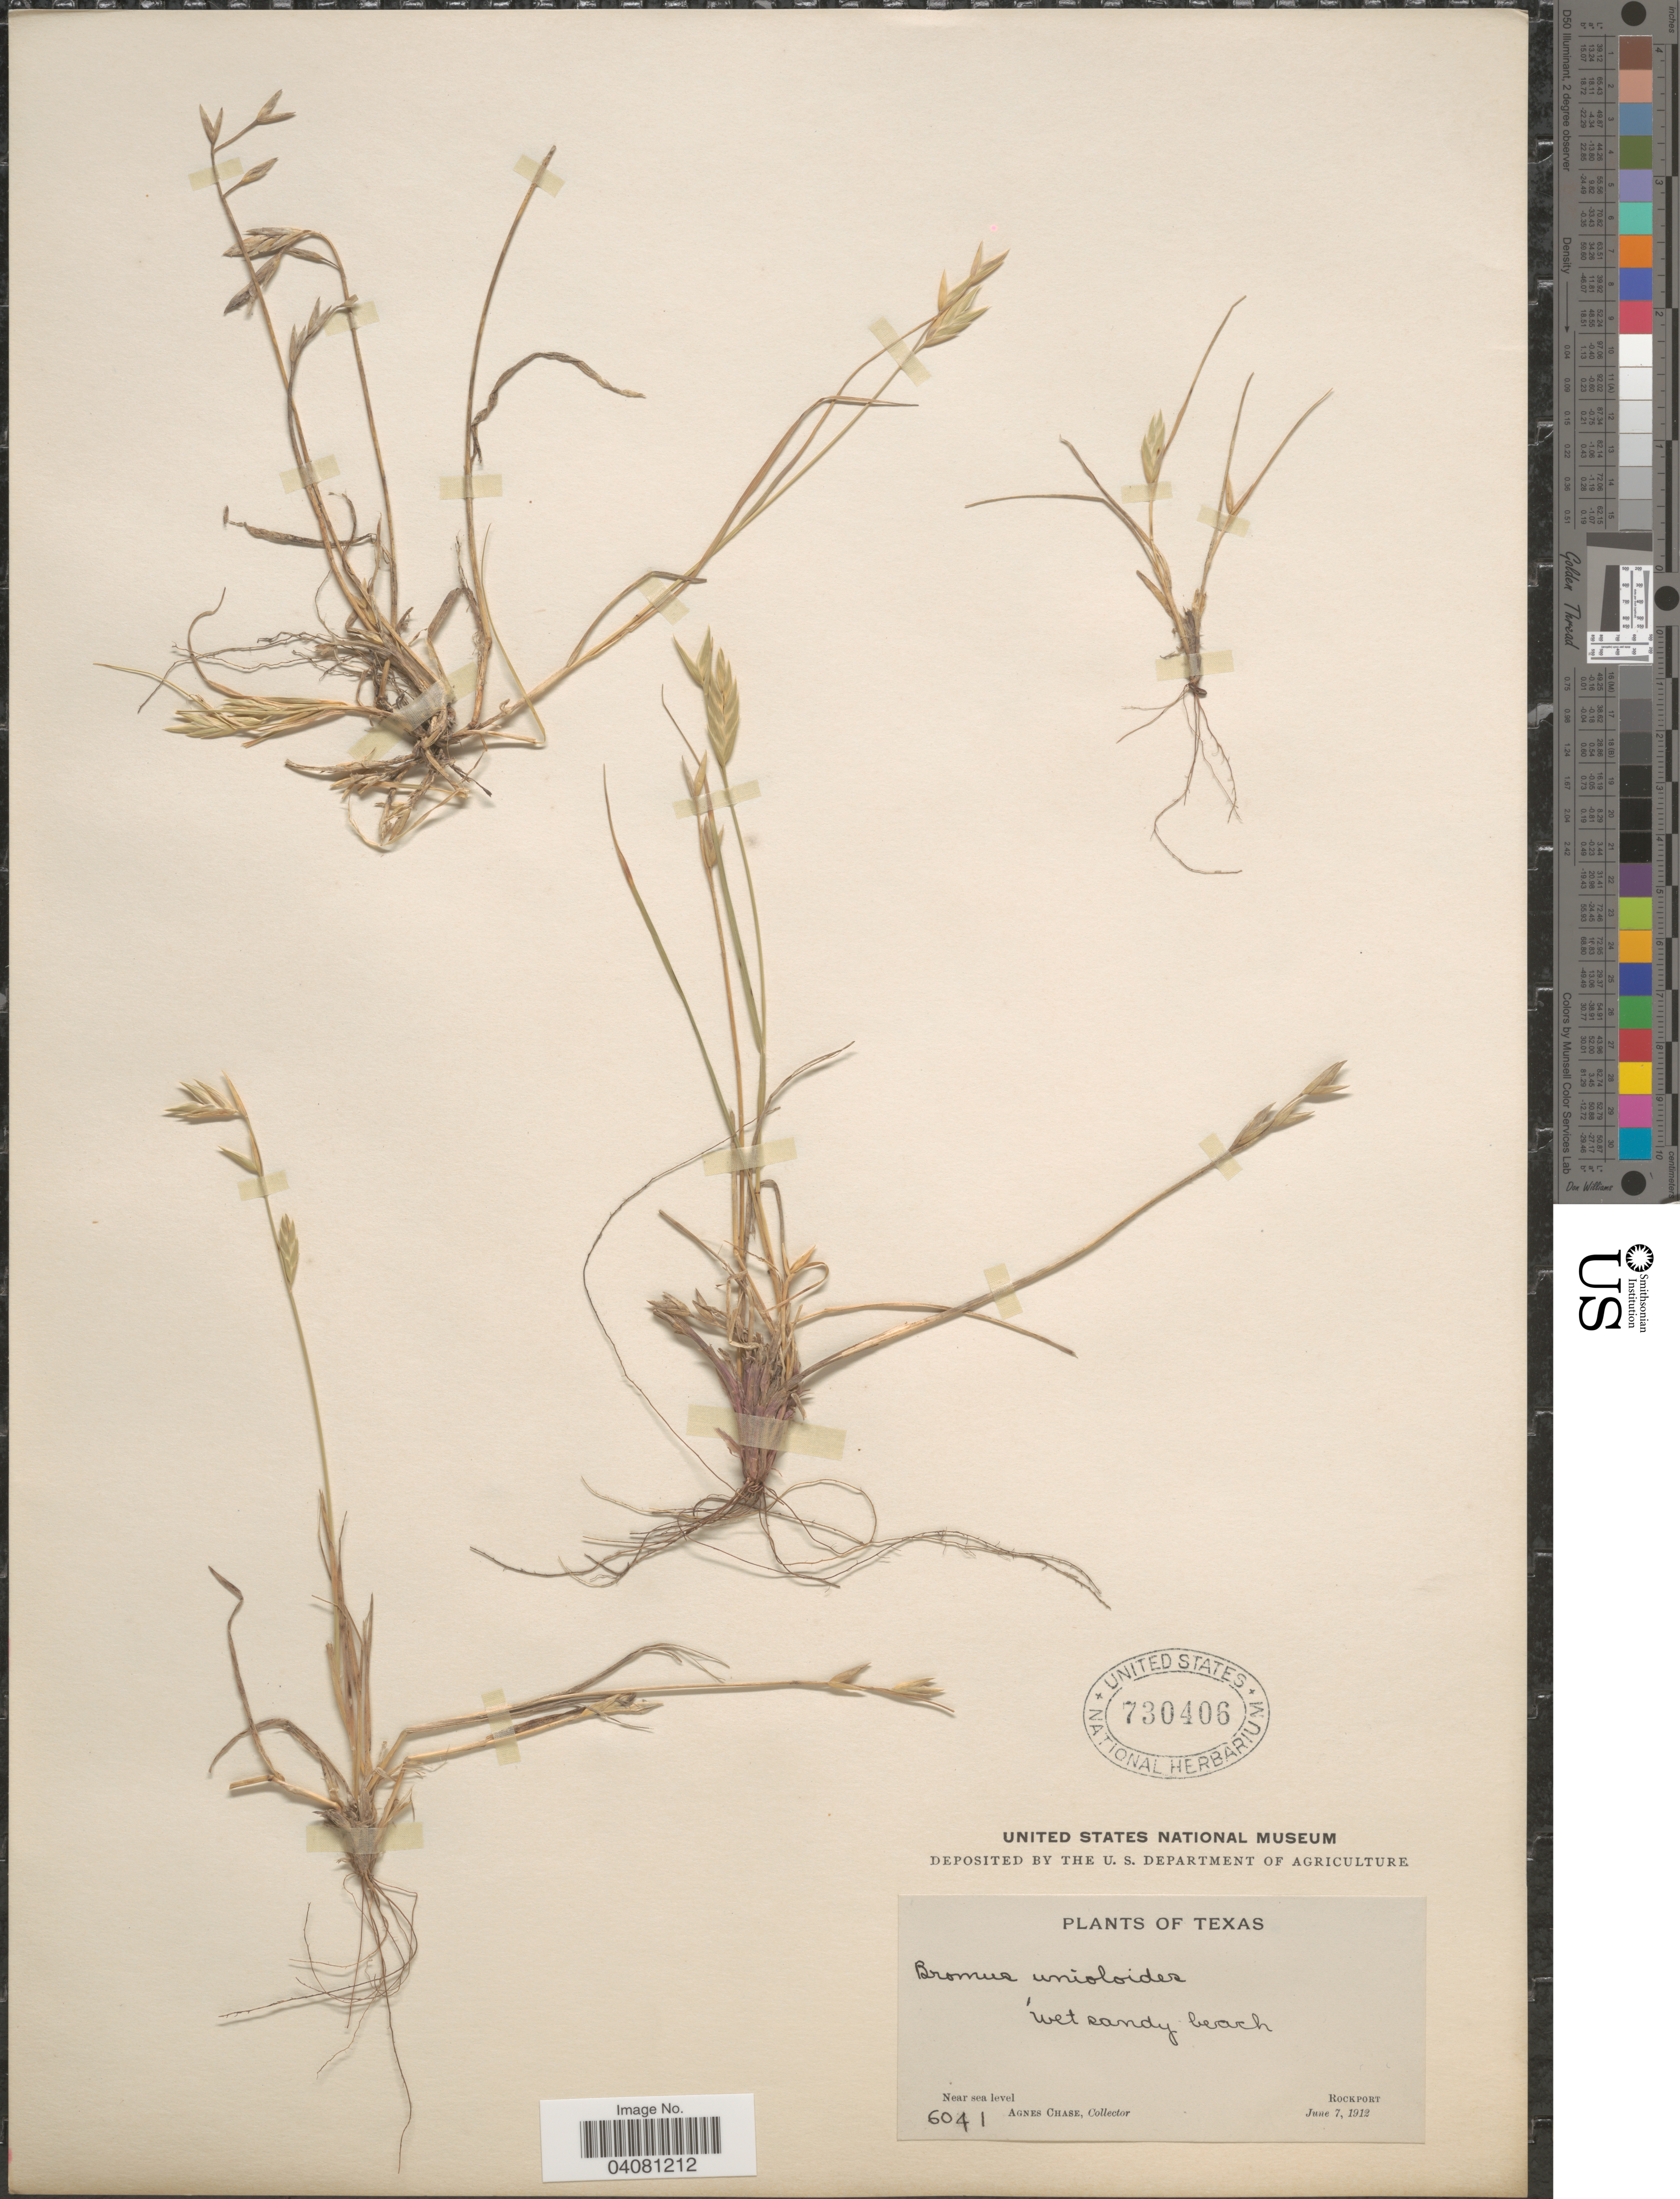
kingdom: Plantae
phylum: Tracheophyta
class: Liliopsida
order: Poales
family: Poaceae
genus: Bromus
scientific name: Bromus catharticus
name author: Vahl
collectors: A. Chase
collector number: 6041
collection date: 1912-06-07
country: United States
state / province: Texas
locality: Rockport.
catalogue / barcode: US 730406